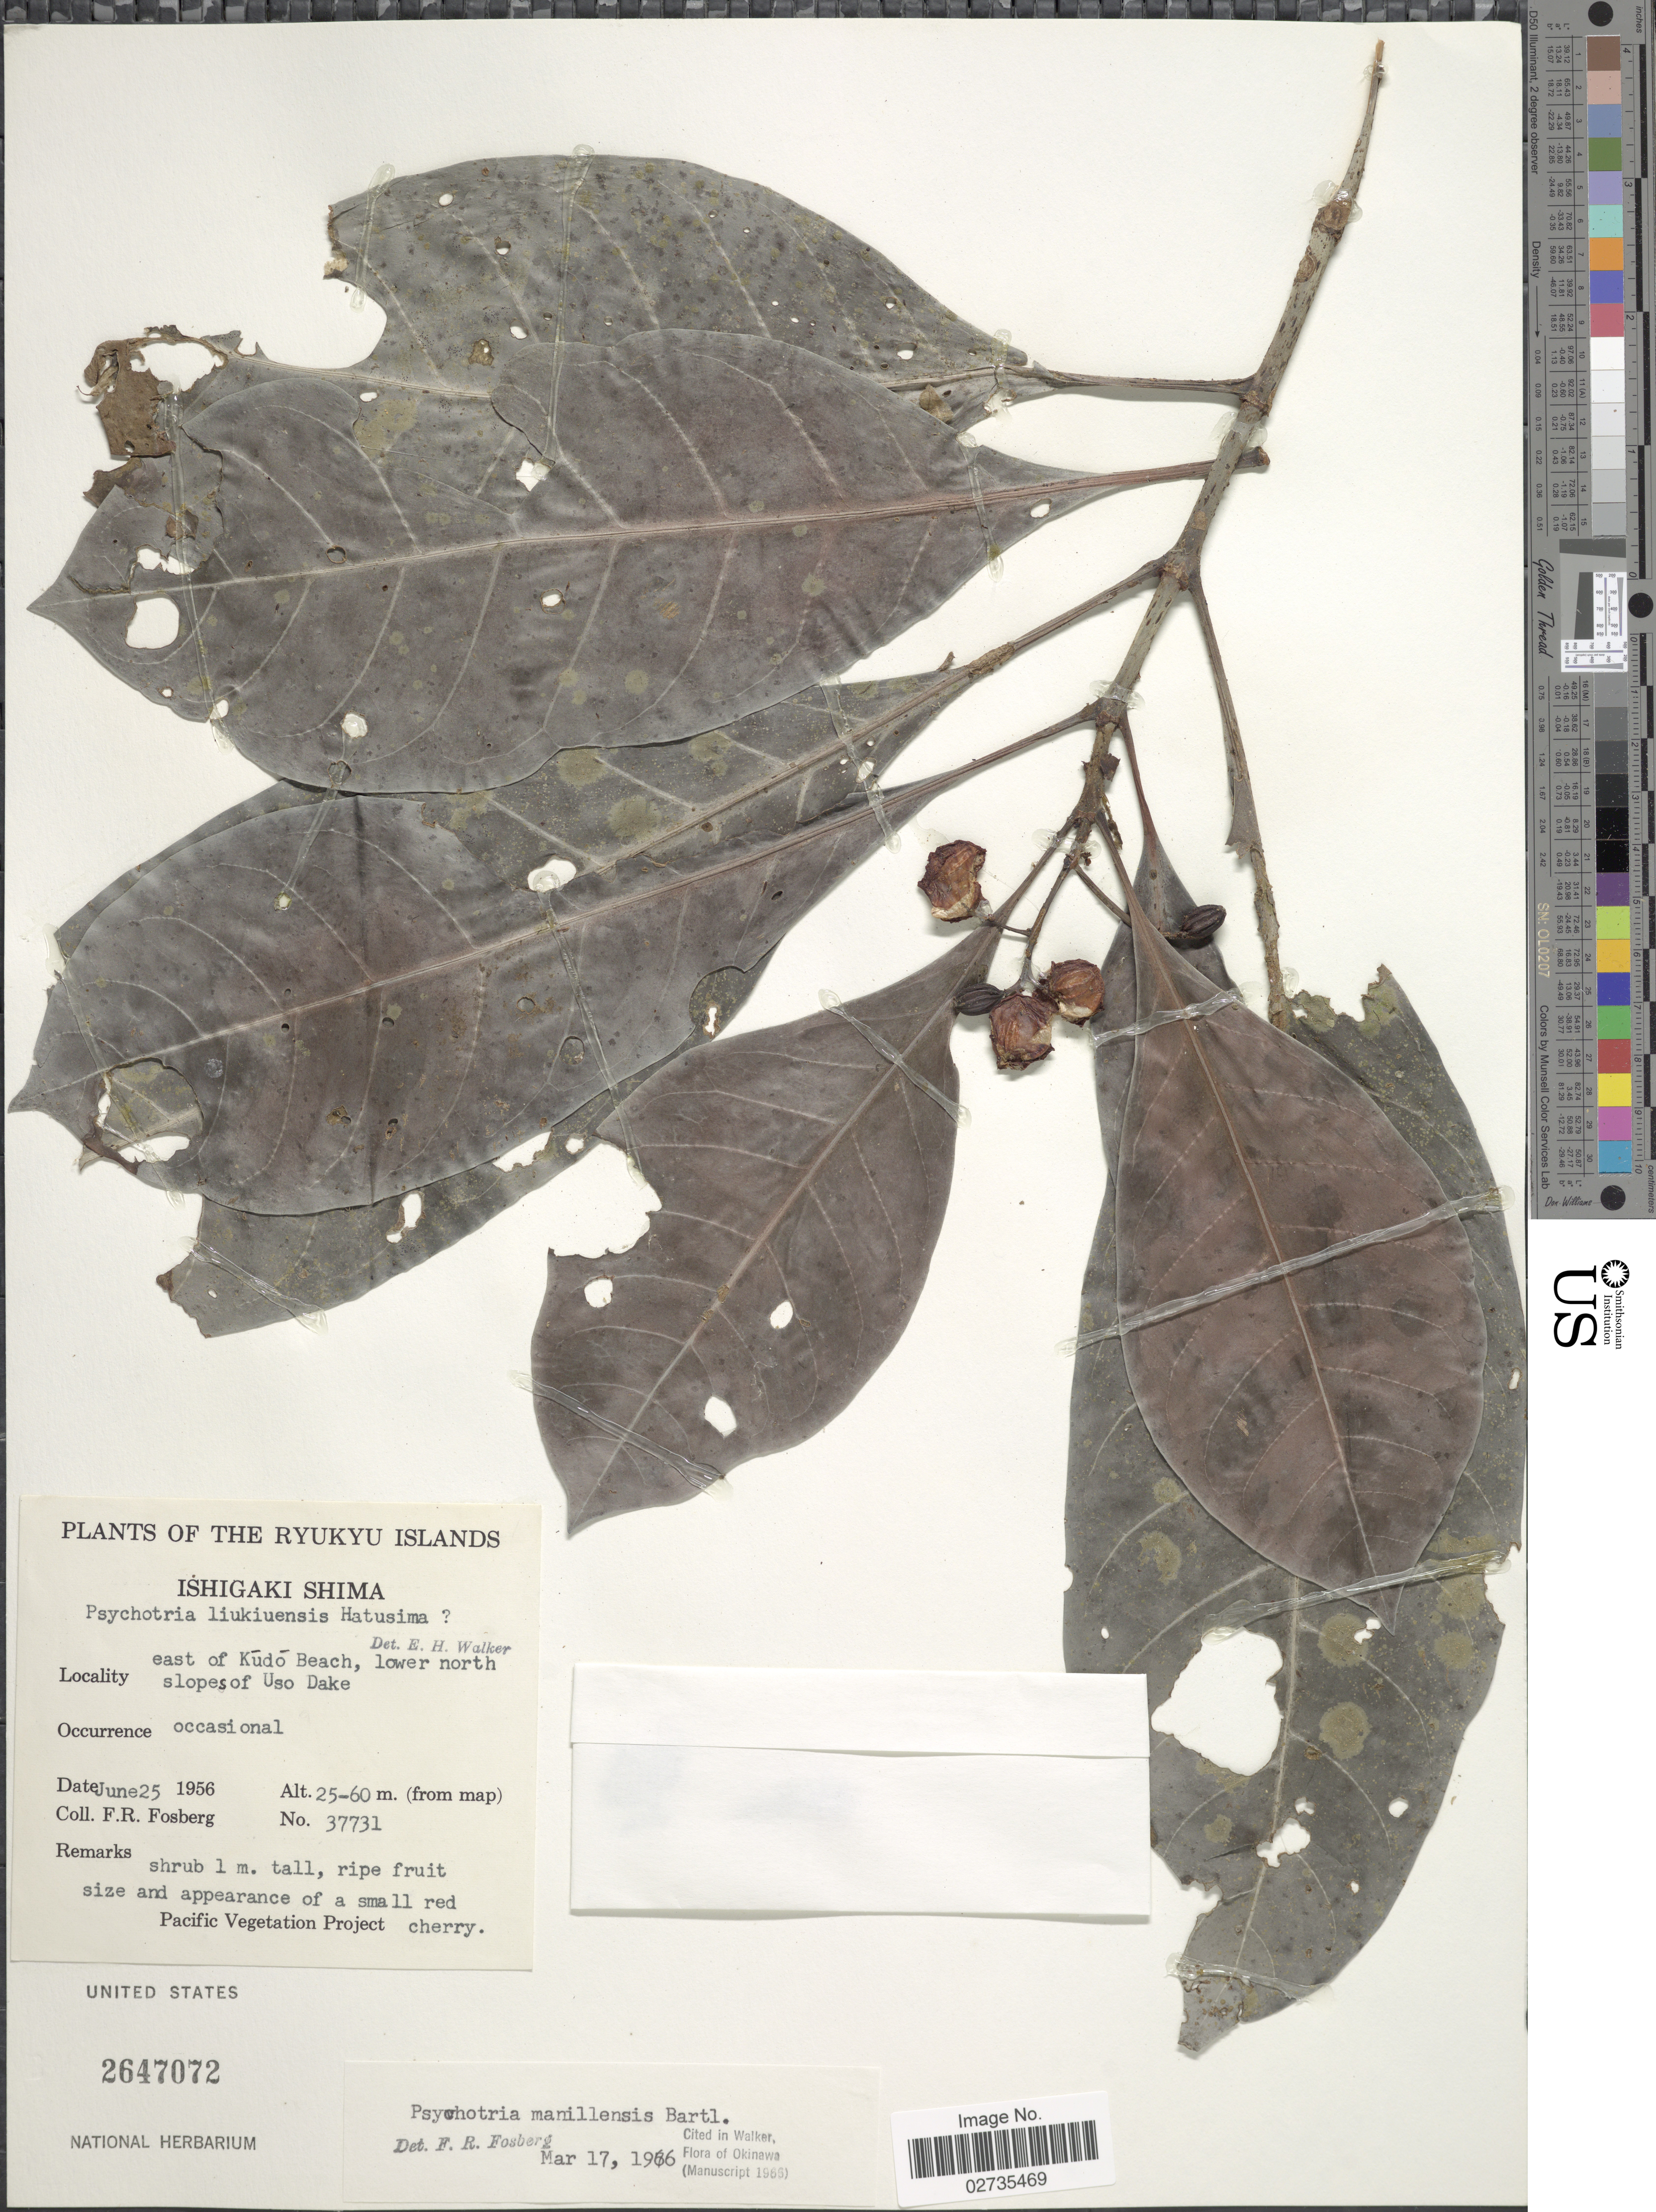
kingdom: Plantae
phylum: Tracheophyta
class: Magnoliopsida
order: Gentianales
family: Rubiaceae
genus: Psychotria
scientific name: Psychotria manillensis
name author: Bartl. ex DC.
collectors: F. R. Fosberg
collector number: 37731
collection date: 1956-06-25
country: Japan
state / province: Okinawa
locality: Ryukyu Islands. Ishigaki Shima. east of Kúdó Beach, lower north slopes of Uso Dake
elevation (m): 25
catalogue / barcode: US 2647072